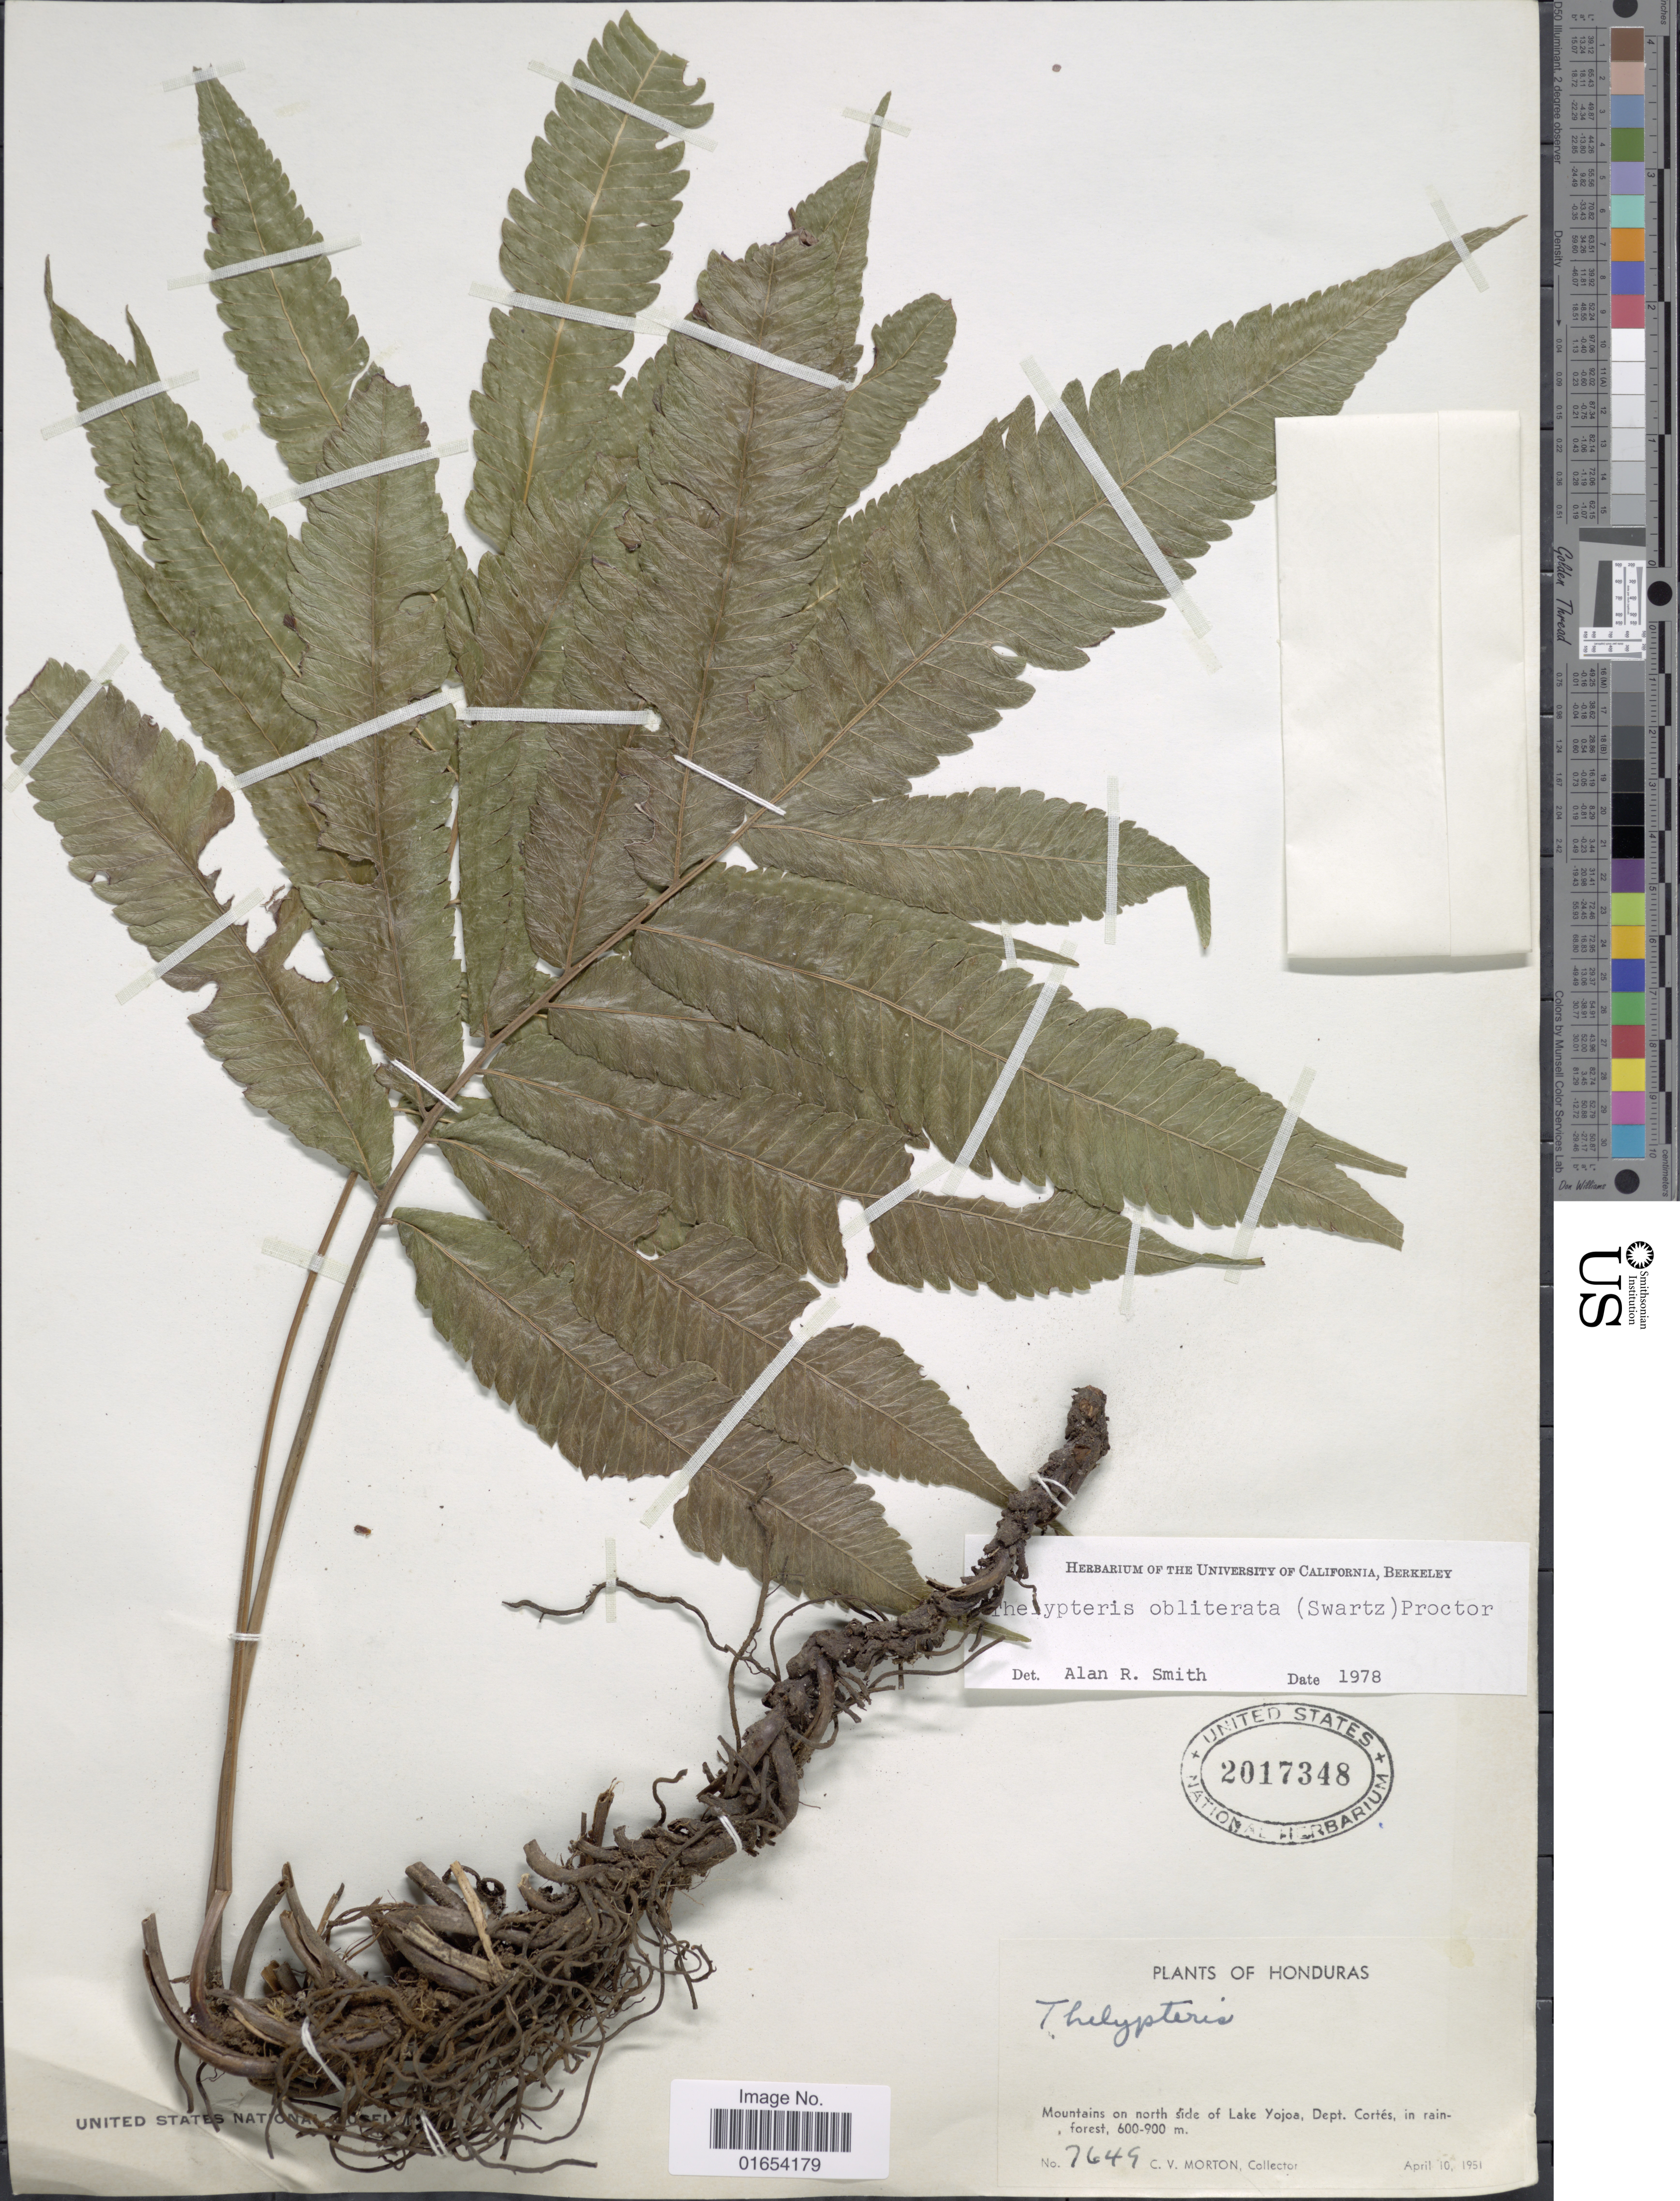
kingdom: Plantae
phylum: Tracheophyta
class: Polypodiopsida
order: Polypodiales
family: Thelypteridaceae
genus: Goniopteris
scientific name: Goniopteris obliterata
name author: (Sw.) C. Presl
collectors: C. V. Morton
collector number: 7649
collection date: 1951-04-10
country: Honduras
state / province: Cortés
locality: Mountains on north side of Lake Yojoa, in rain forest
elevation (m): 600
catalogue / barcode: US 2017348